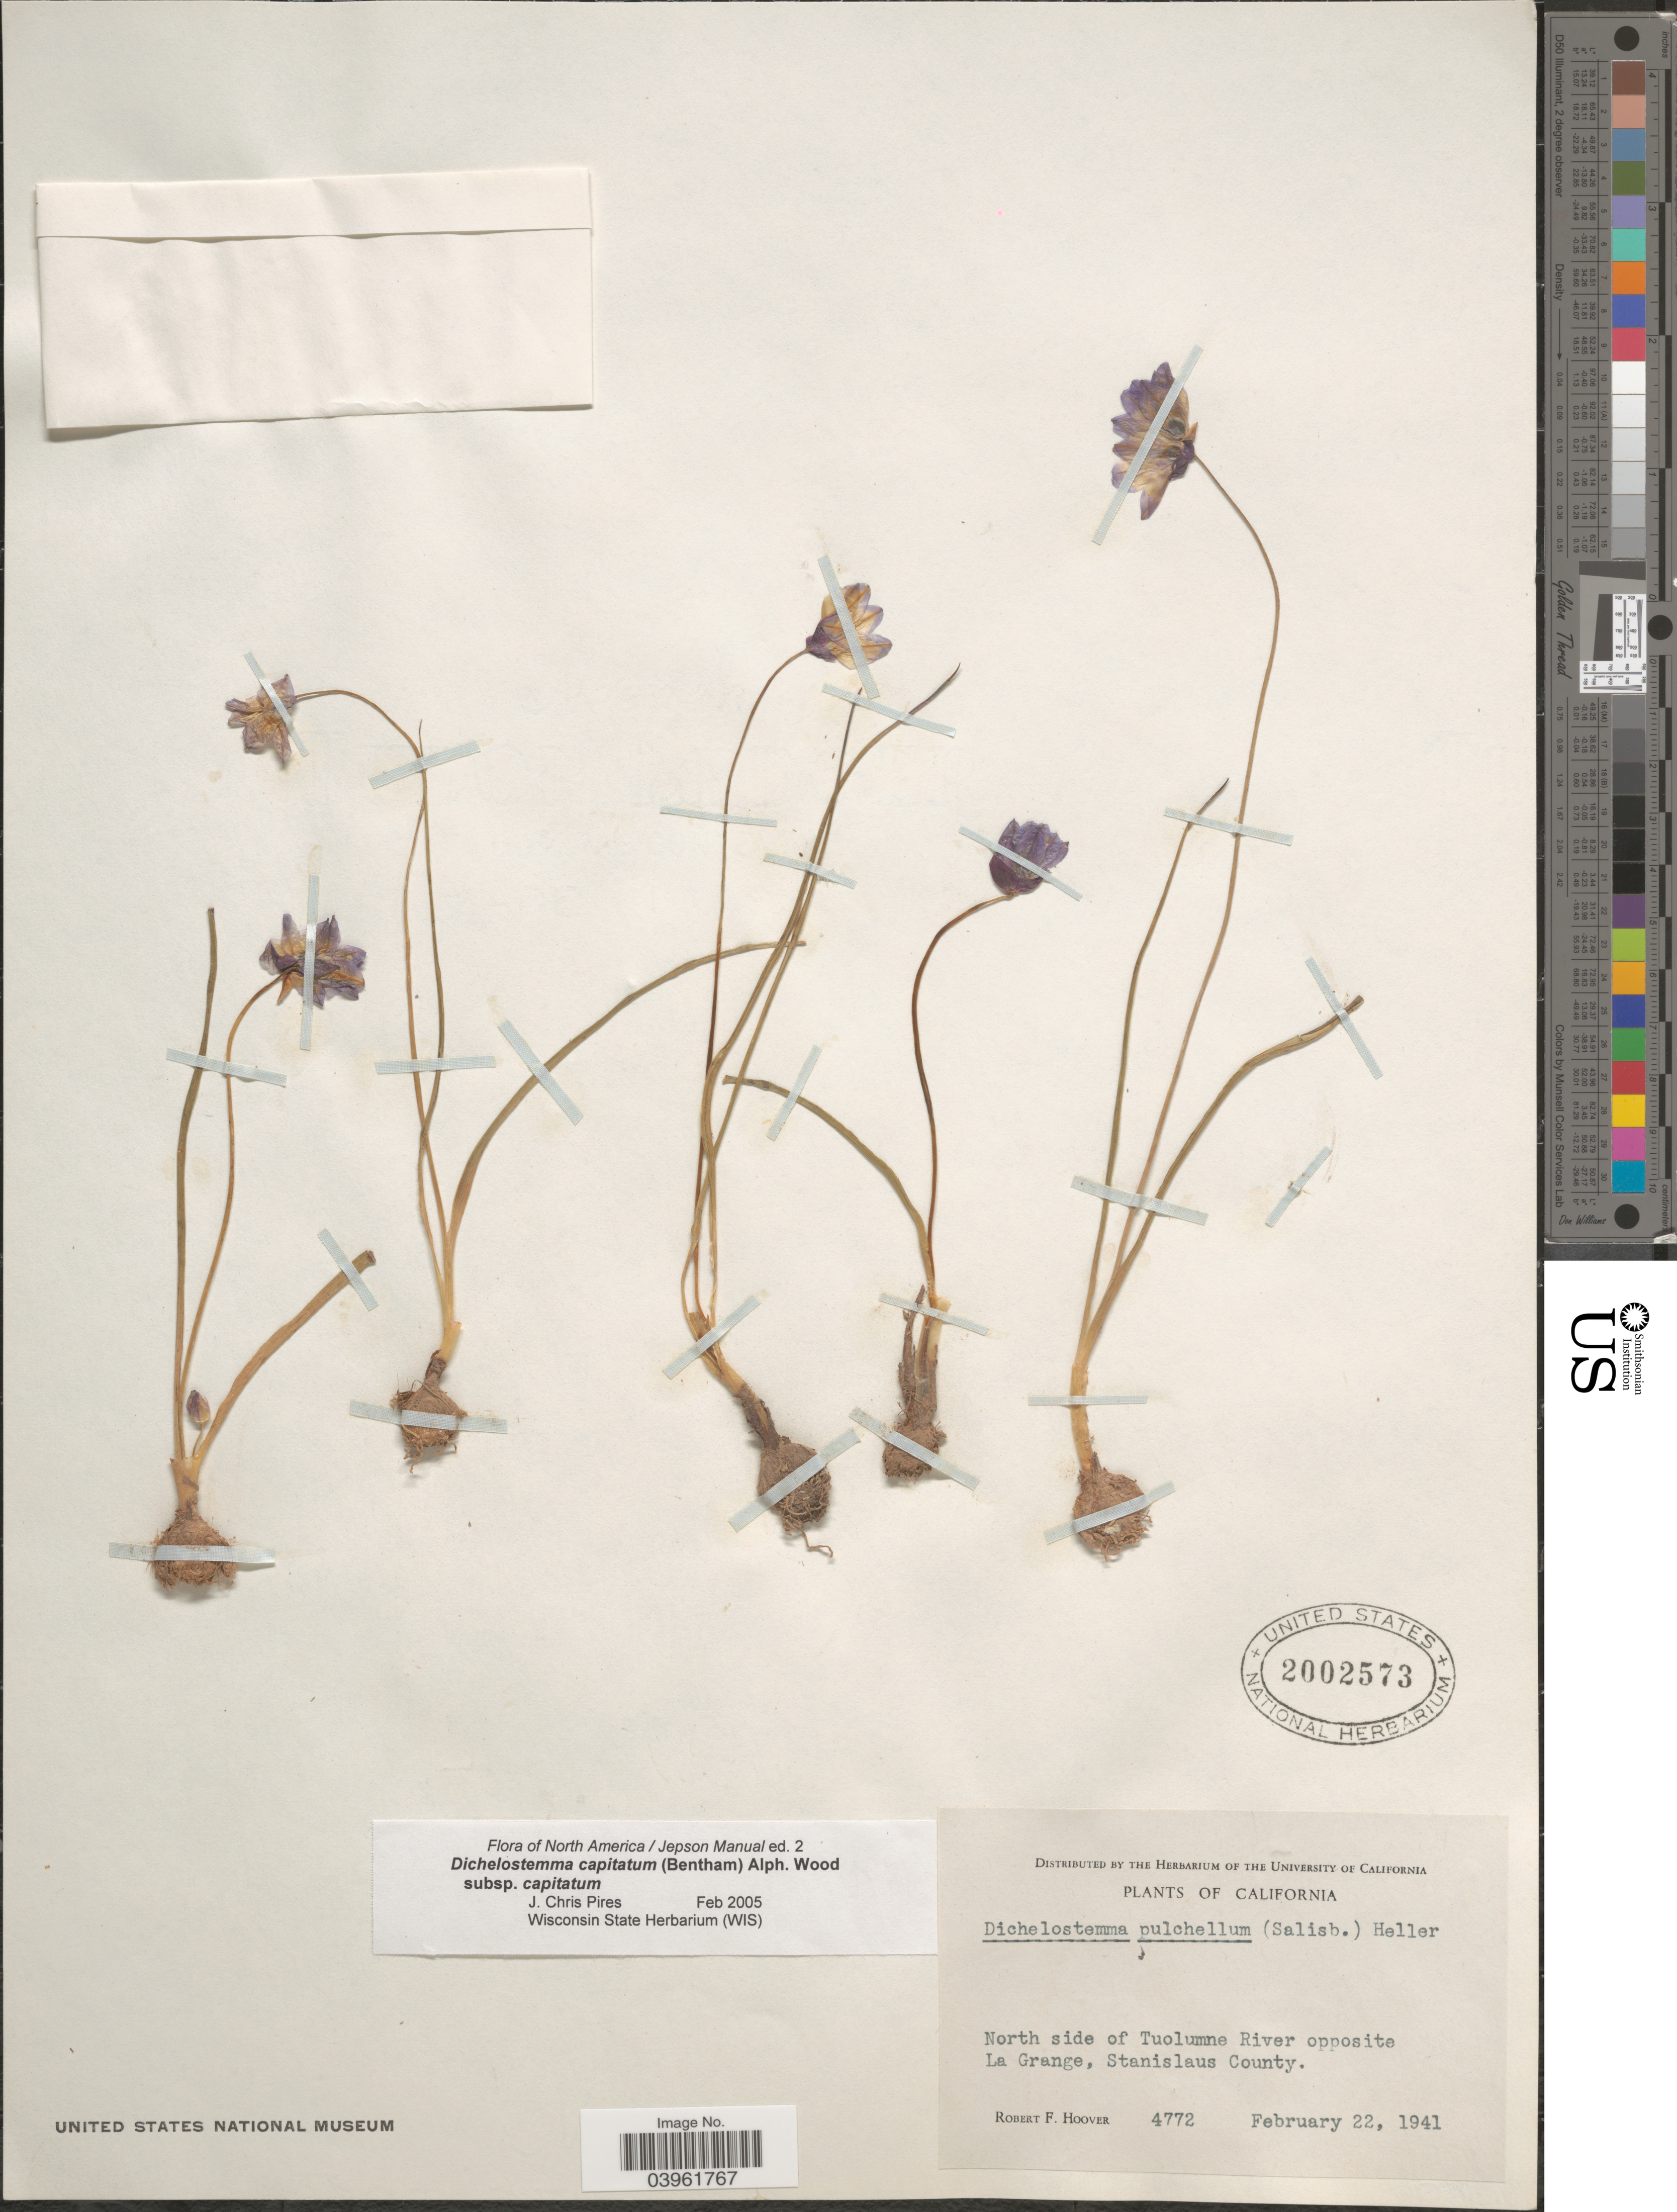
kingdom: Plantae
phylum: Tracheophyta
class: Liliopsida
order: Asparagales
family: Asparagaceae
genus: Dichelostemma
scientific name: Dichelostemma capitatum subsp. capitatum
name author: (Benth.) Alph. Wood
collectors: R. F. Hoover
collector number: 4772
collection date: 1941-02-22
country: United States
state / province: California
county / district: Stanislaus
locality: North side of Tuolumne River opposite La Grange, Stanislaus County.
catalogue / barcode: US 2002573